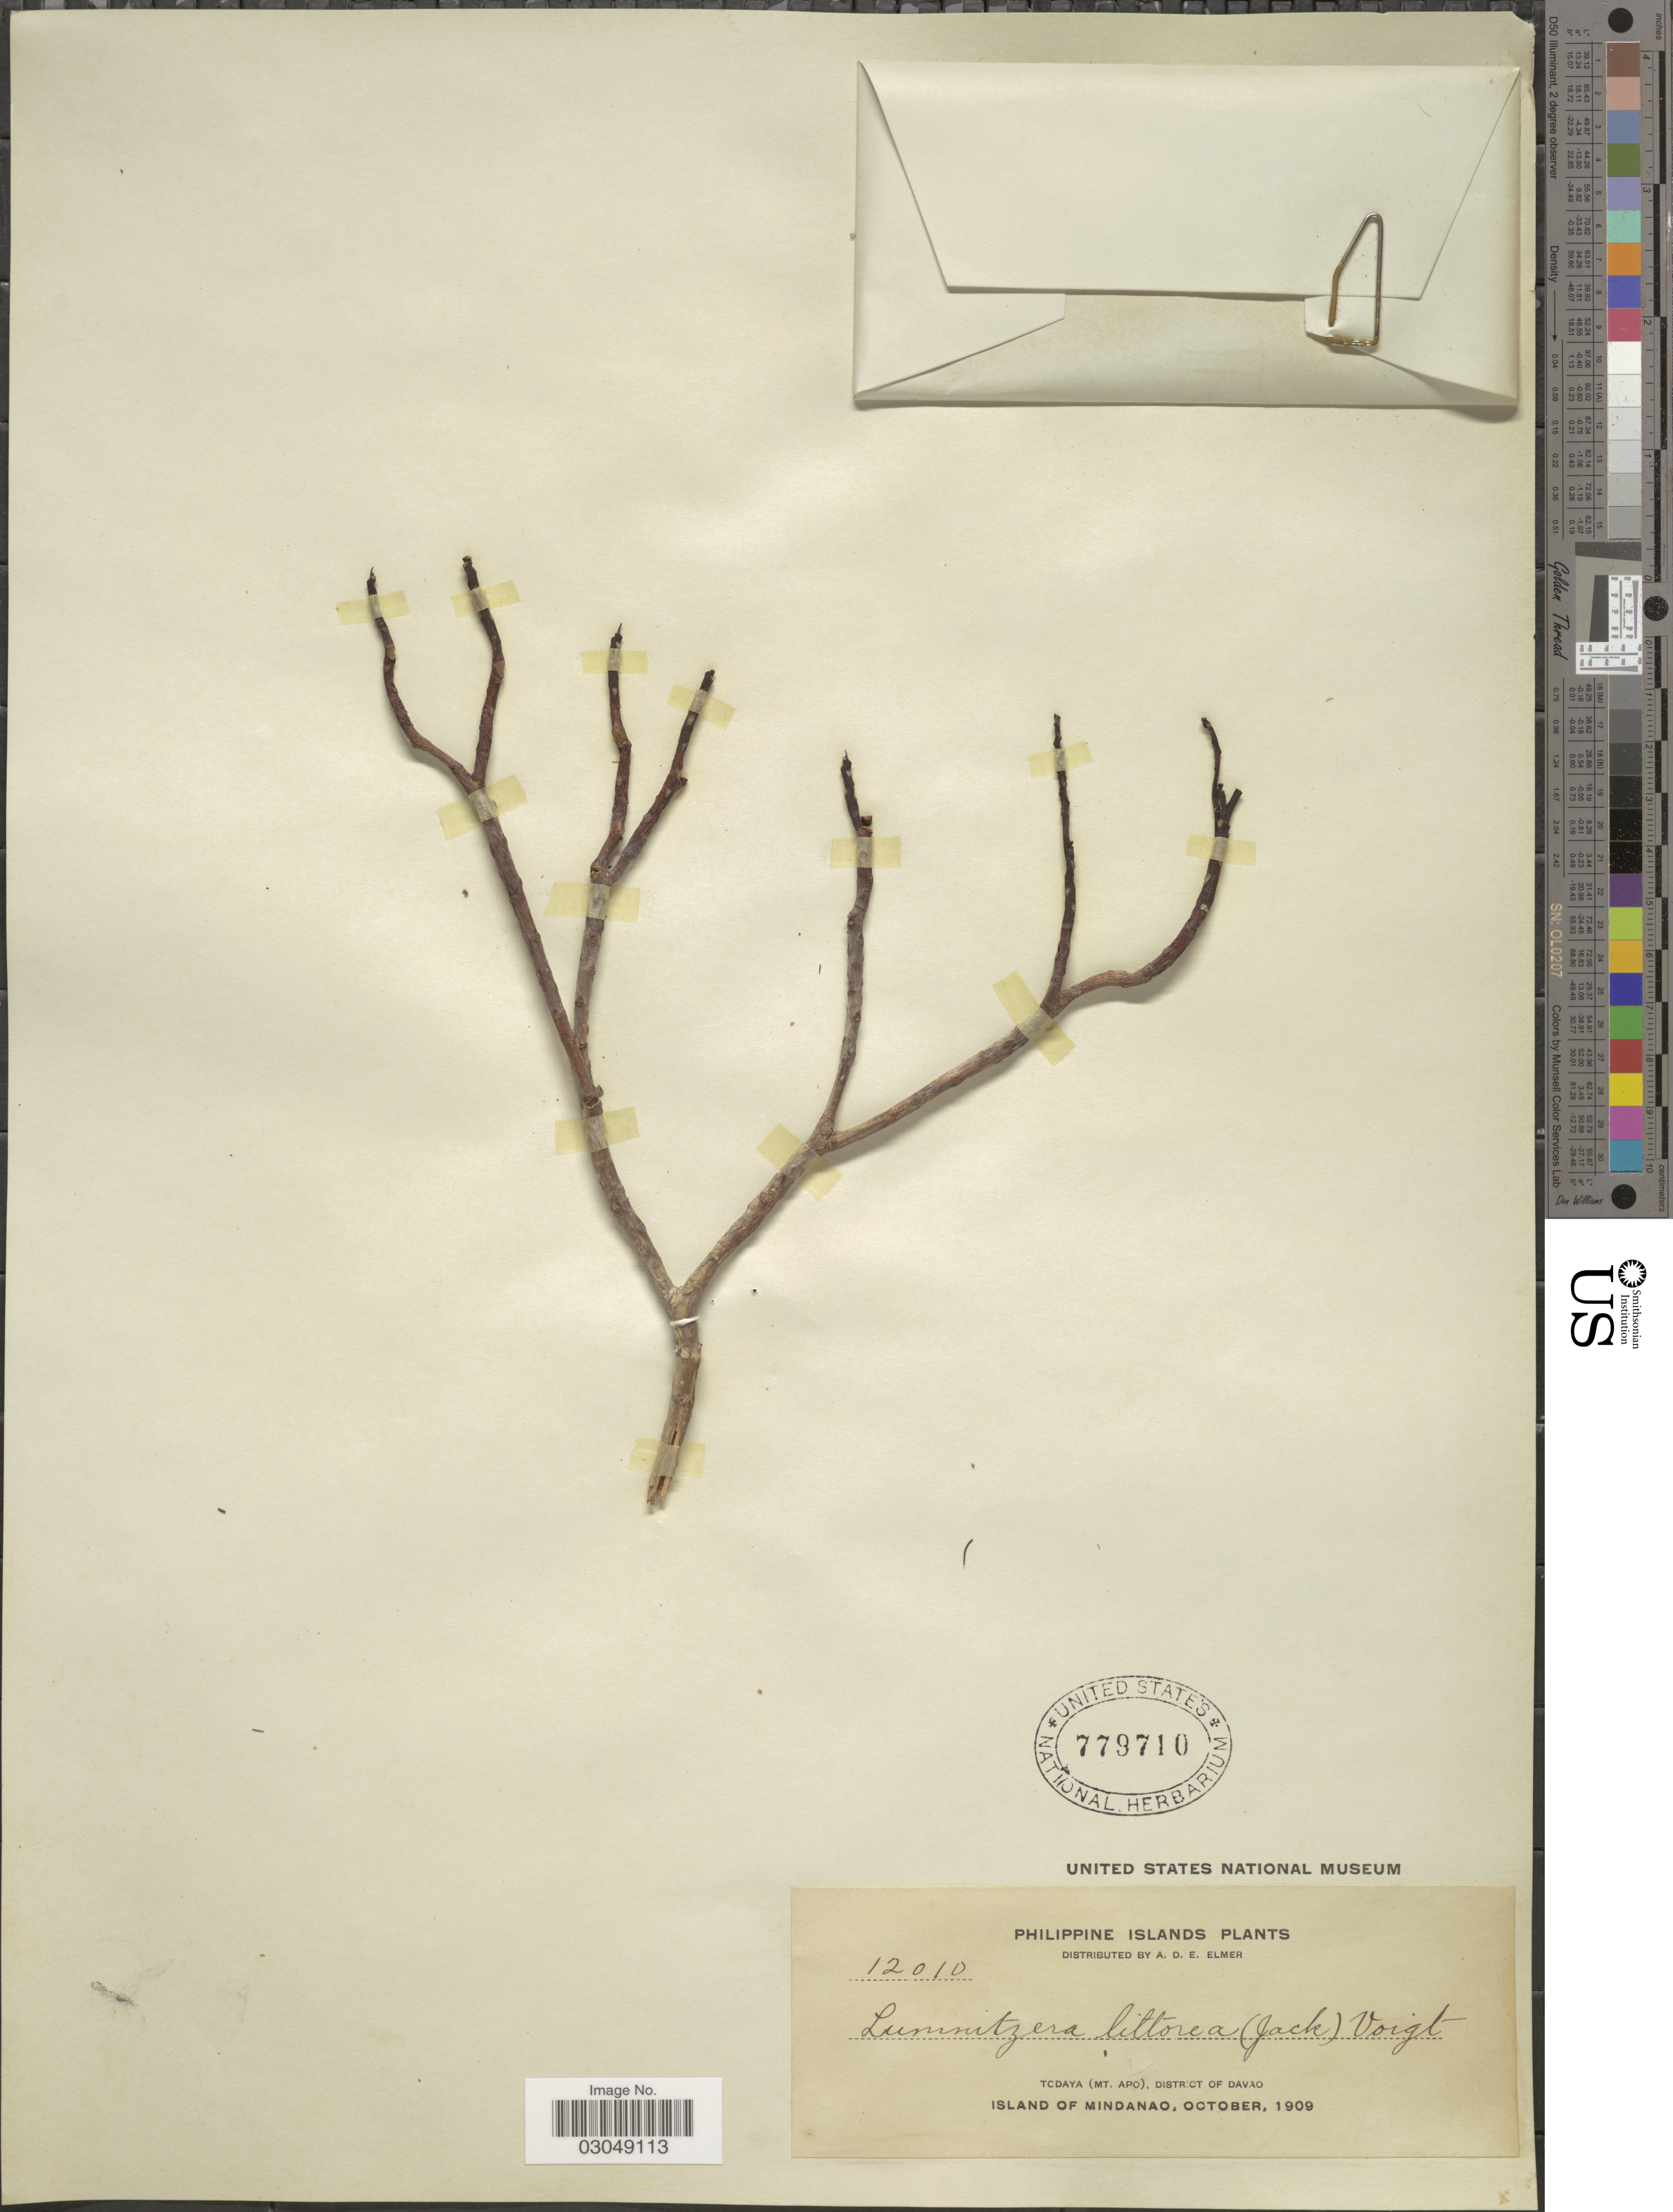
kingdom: Plantae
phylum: Tracheophyta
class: Magnoliopsida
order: Myrtales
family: Combretaceae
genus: Lumnitzera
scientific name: Lumnitzera littorea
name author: (Jack) Voight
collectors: A. D. E. Elmer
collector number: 12010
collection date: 1909-10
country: Philippines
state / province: Davao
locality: Todaya (Mt. Apo), District of Davao.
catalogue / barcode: US 779710